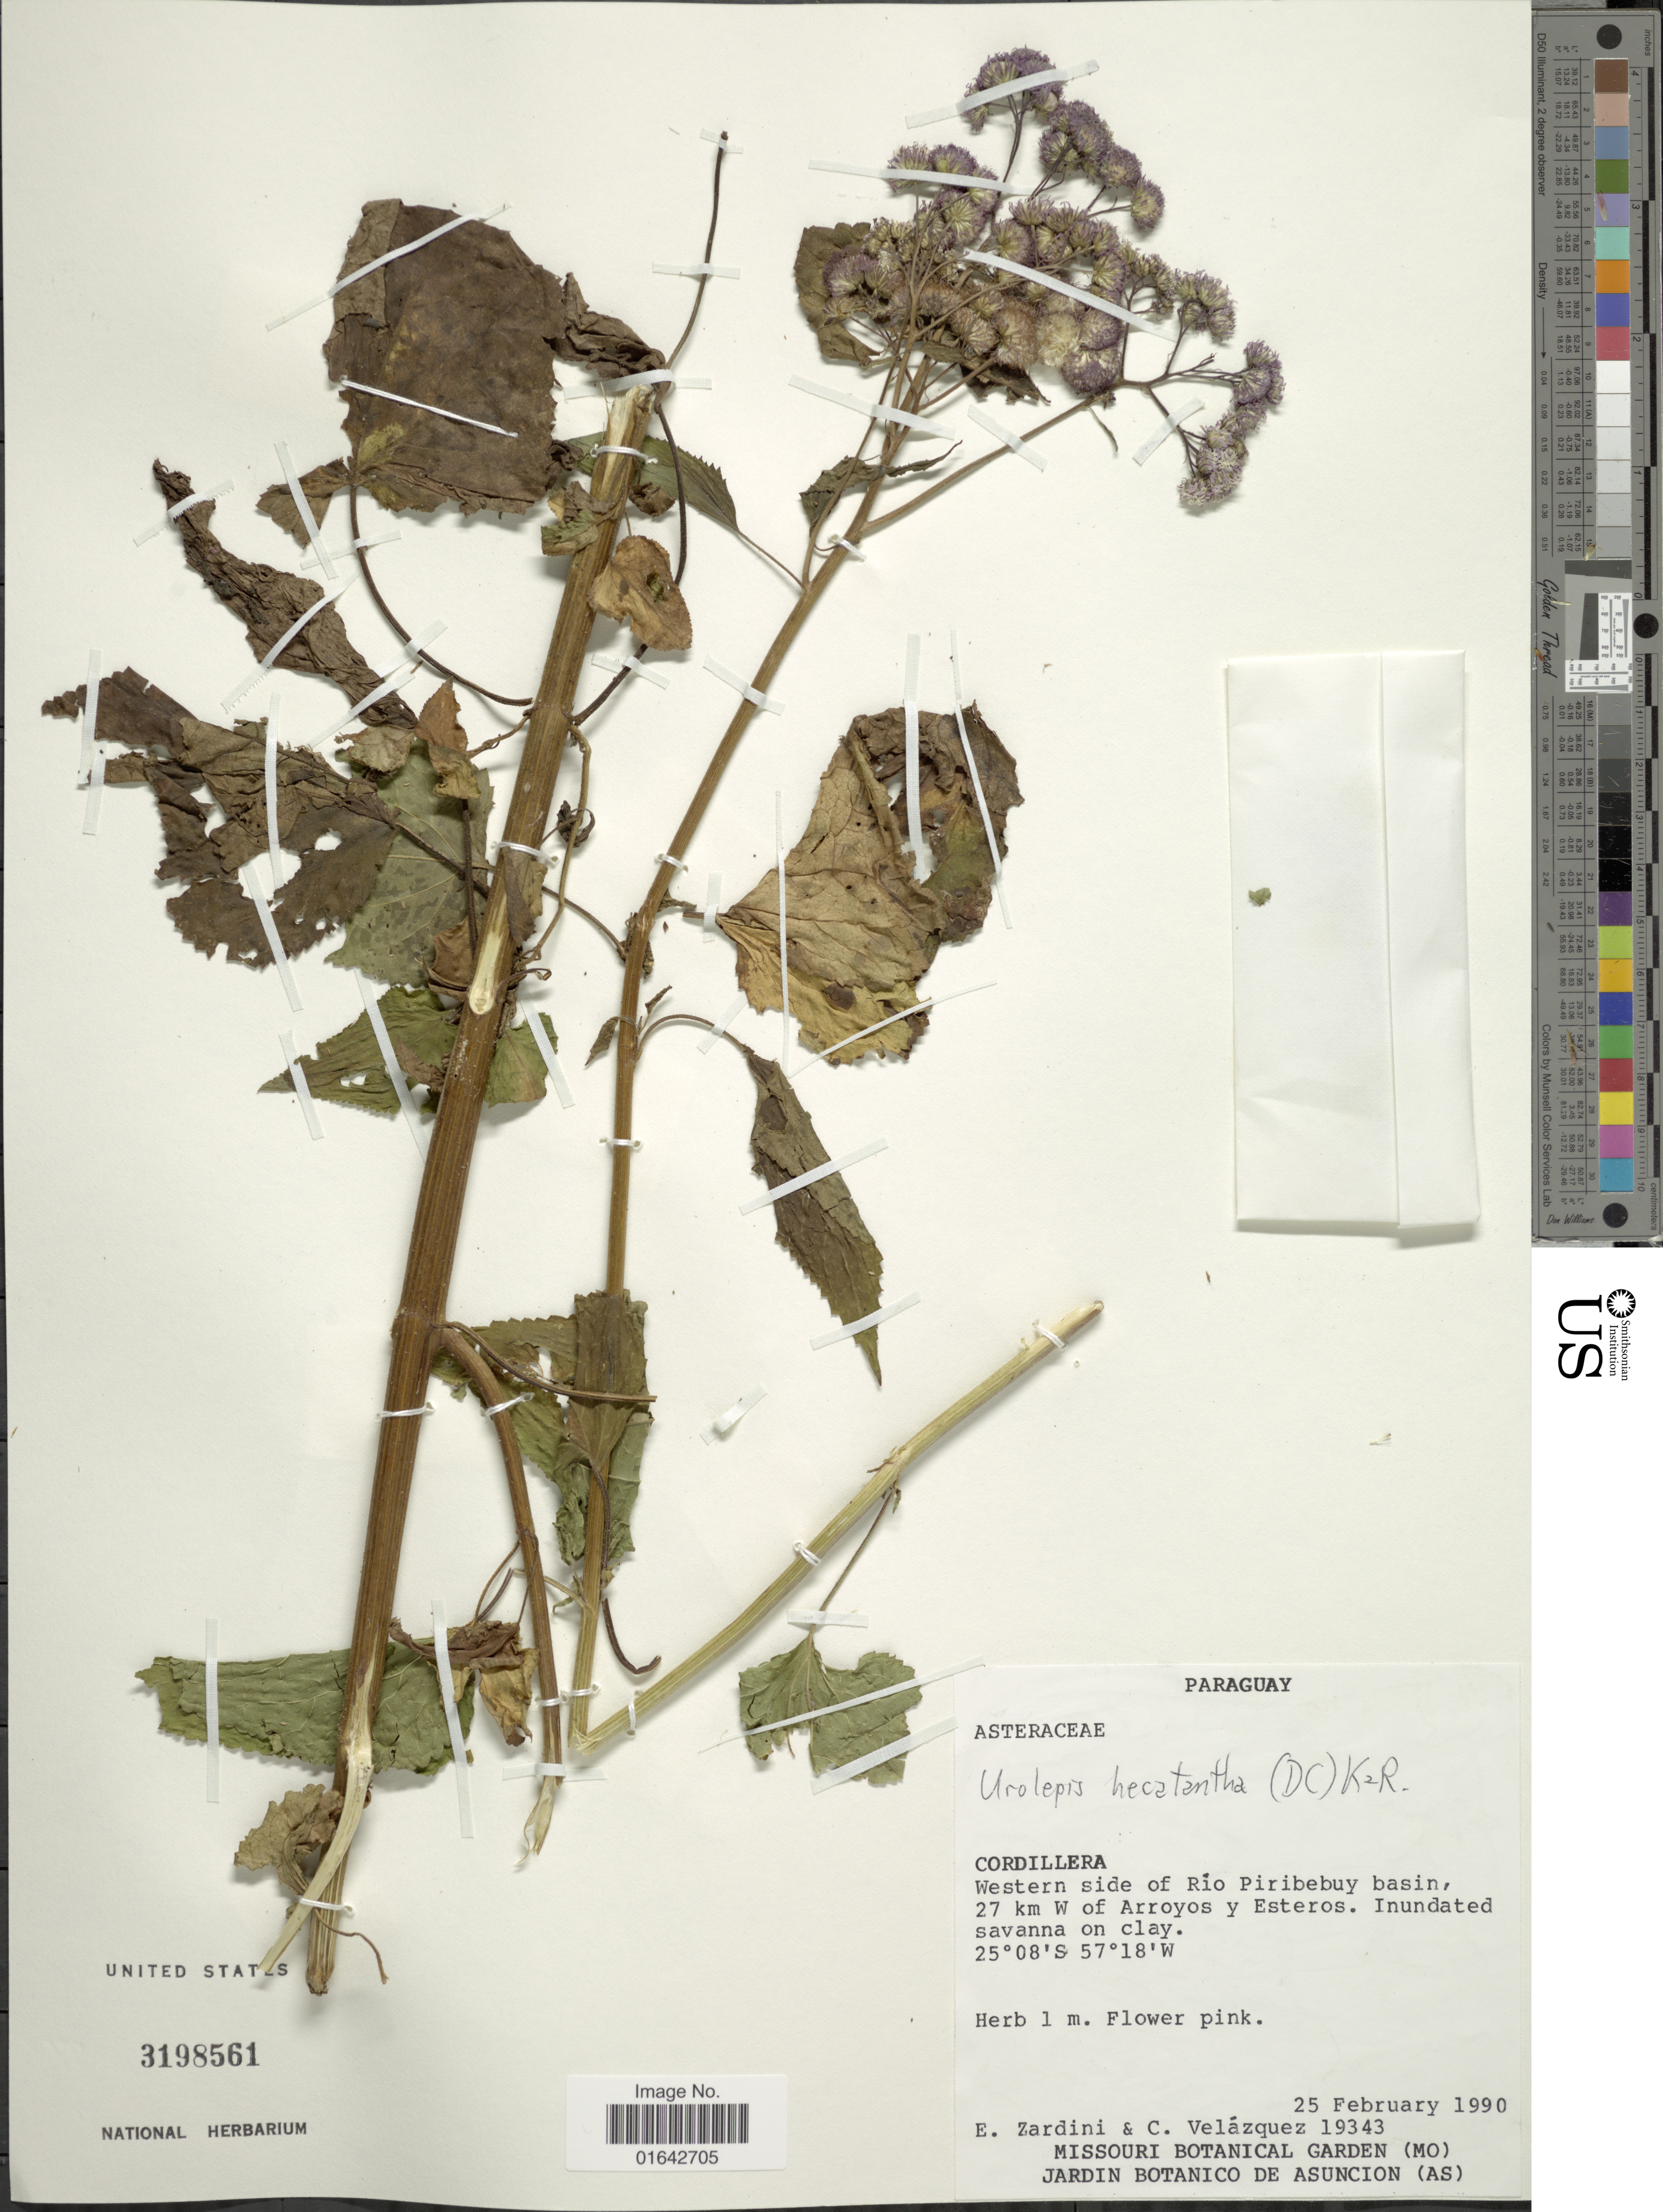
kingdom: Plantae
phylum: Tracheophyta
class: Magnoliopsida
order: Asterales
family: Asteraceae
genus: Urolepis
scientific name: Urolepis hecatantha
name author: (DC.) R.M. King & H. Rob.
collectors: E. M. Zardini & C. Velázquez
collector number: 19343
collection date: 1990-02-25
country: Paraguay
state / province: Cordillera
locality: Cordillera, Western side of Rio Piribebuy basin, 27 km W of Arroyos y Esteros, inundated savanna on clay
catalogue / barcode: US 3198561